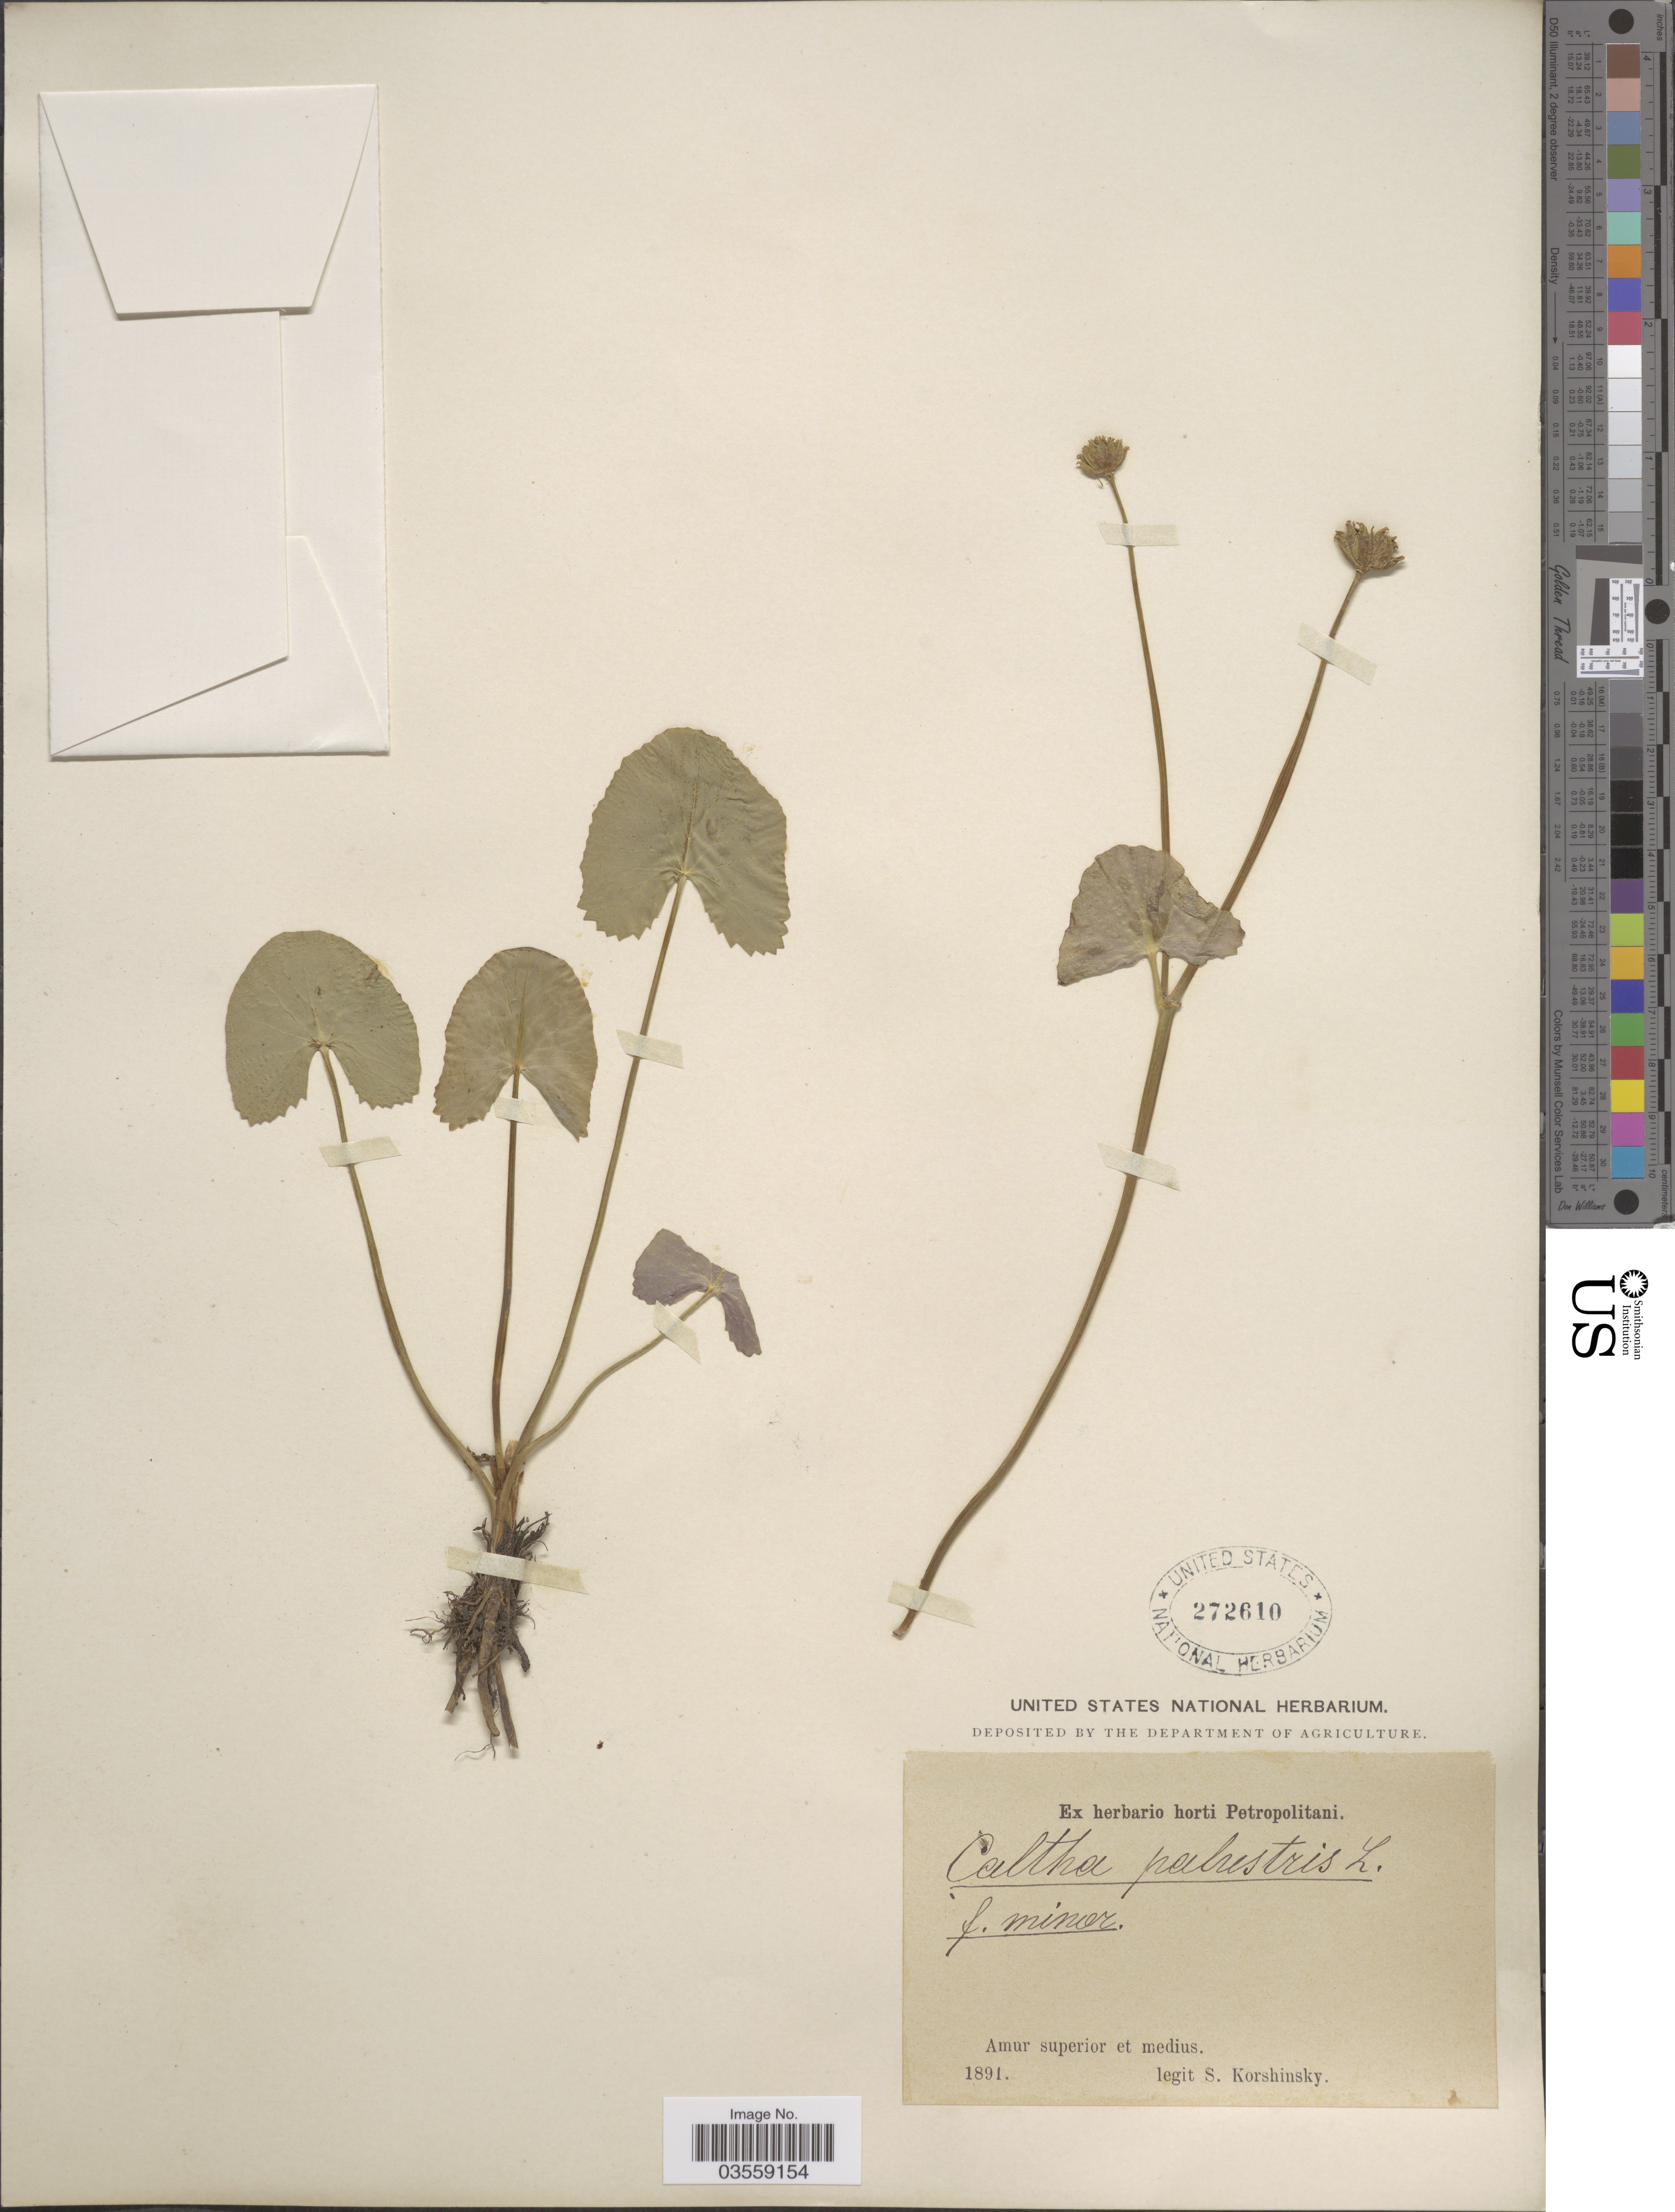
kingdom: Plantae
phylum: Tracheophyta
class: Magnoliopsida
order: Ranunculales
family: Ranunculaceae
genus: Caltha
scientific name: Caltha palustris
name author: L.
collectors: S. I. Korshinsky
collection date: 1891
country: Russian Federation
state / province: Amur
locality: Amur superior et medius.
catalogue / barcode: US 272610